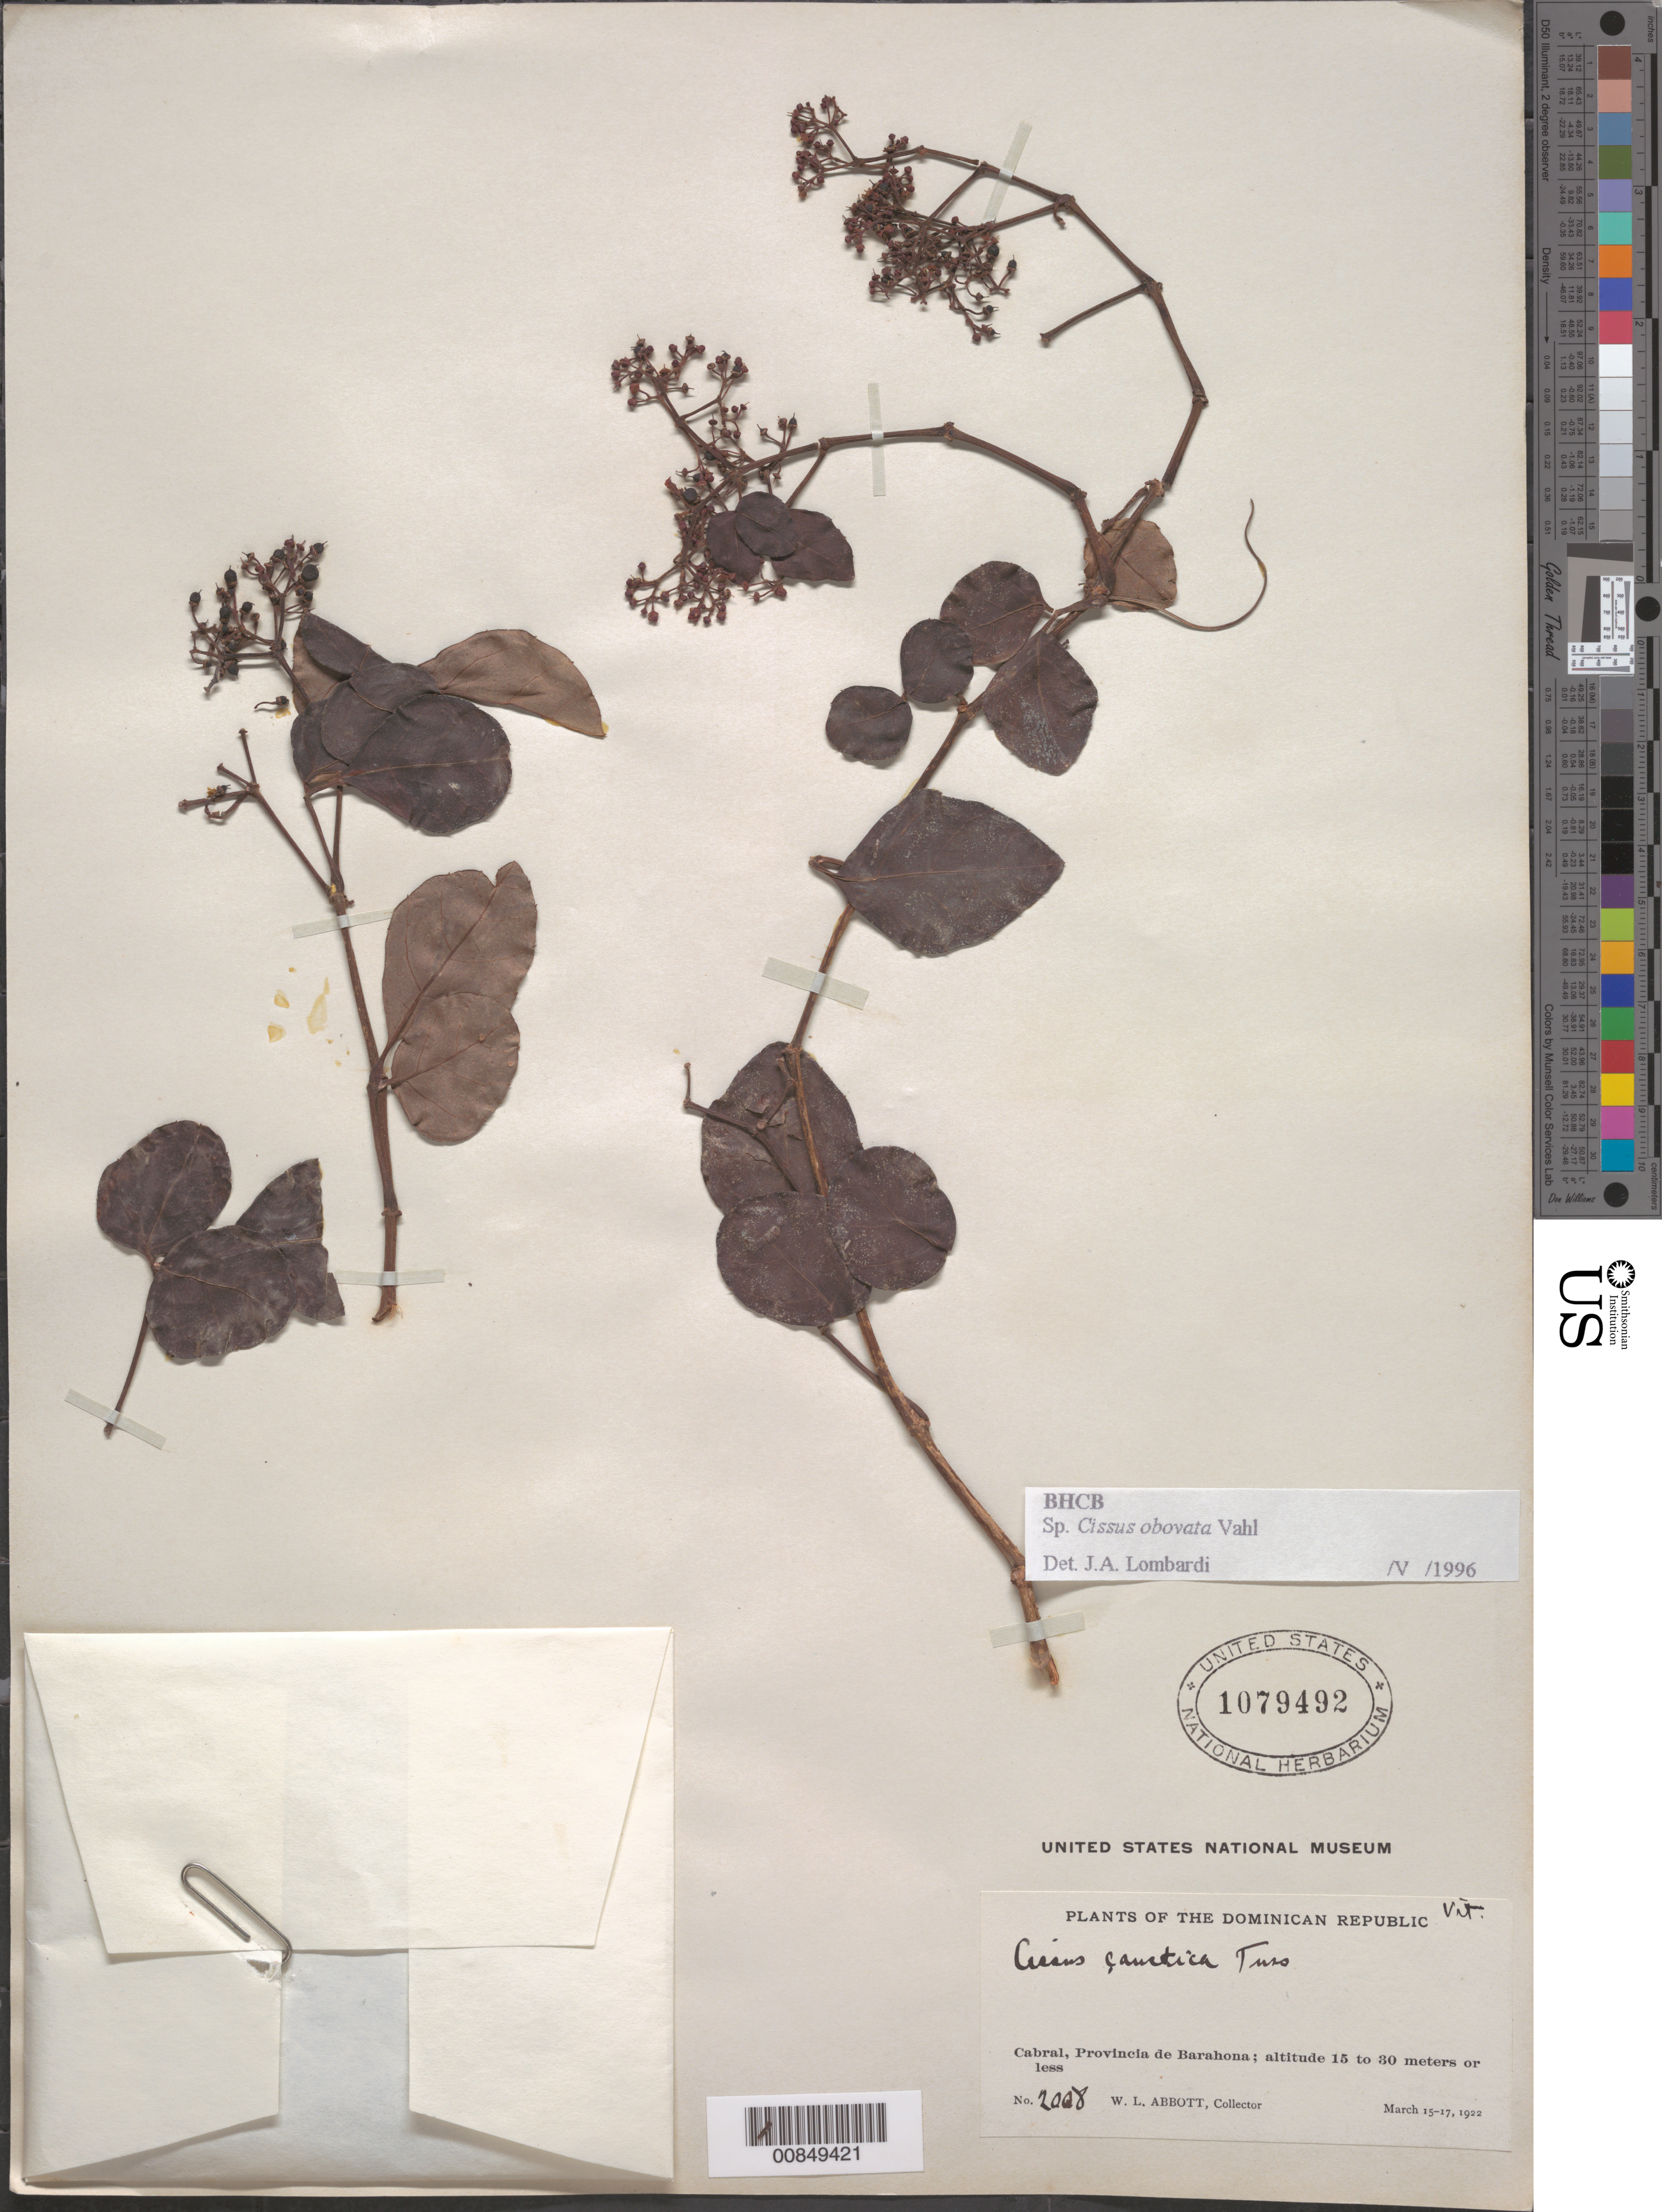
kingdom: Plantae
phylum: Tracheophyta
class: Magnoliopsida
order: Vitales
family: Vitaceae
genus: Cissus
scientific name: Cissus obovata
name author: Vahl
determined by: Lombardi, Julio A.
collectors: W. L. Abbott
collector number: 2008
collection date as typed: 15 Mar 1922 to 17 Mar 1922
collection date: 1922-03-15/1922-03-17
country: Dominican Republic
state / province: Barahona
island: Hispaniola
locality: Cabral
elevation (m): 15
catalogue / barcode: US 1079492